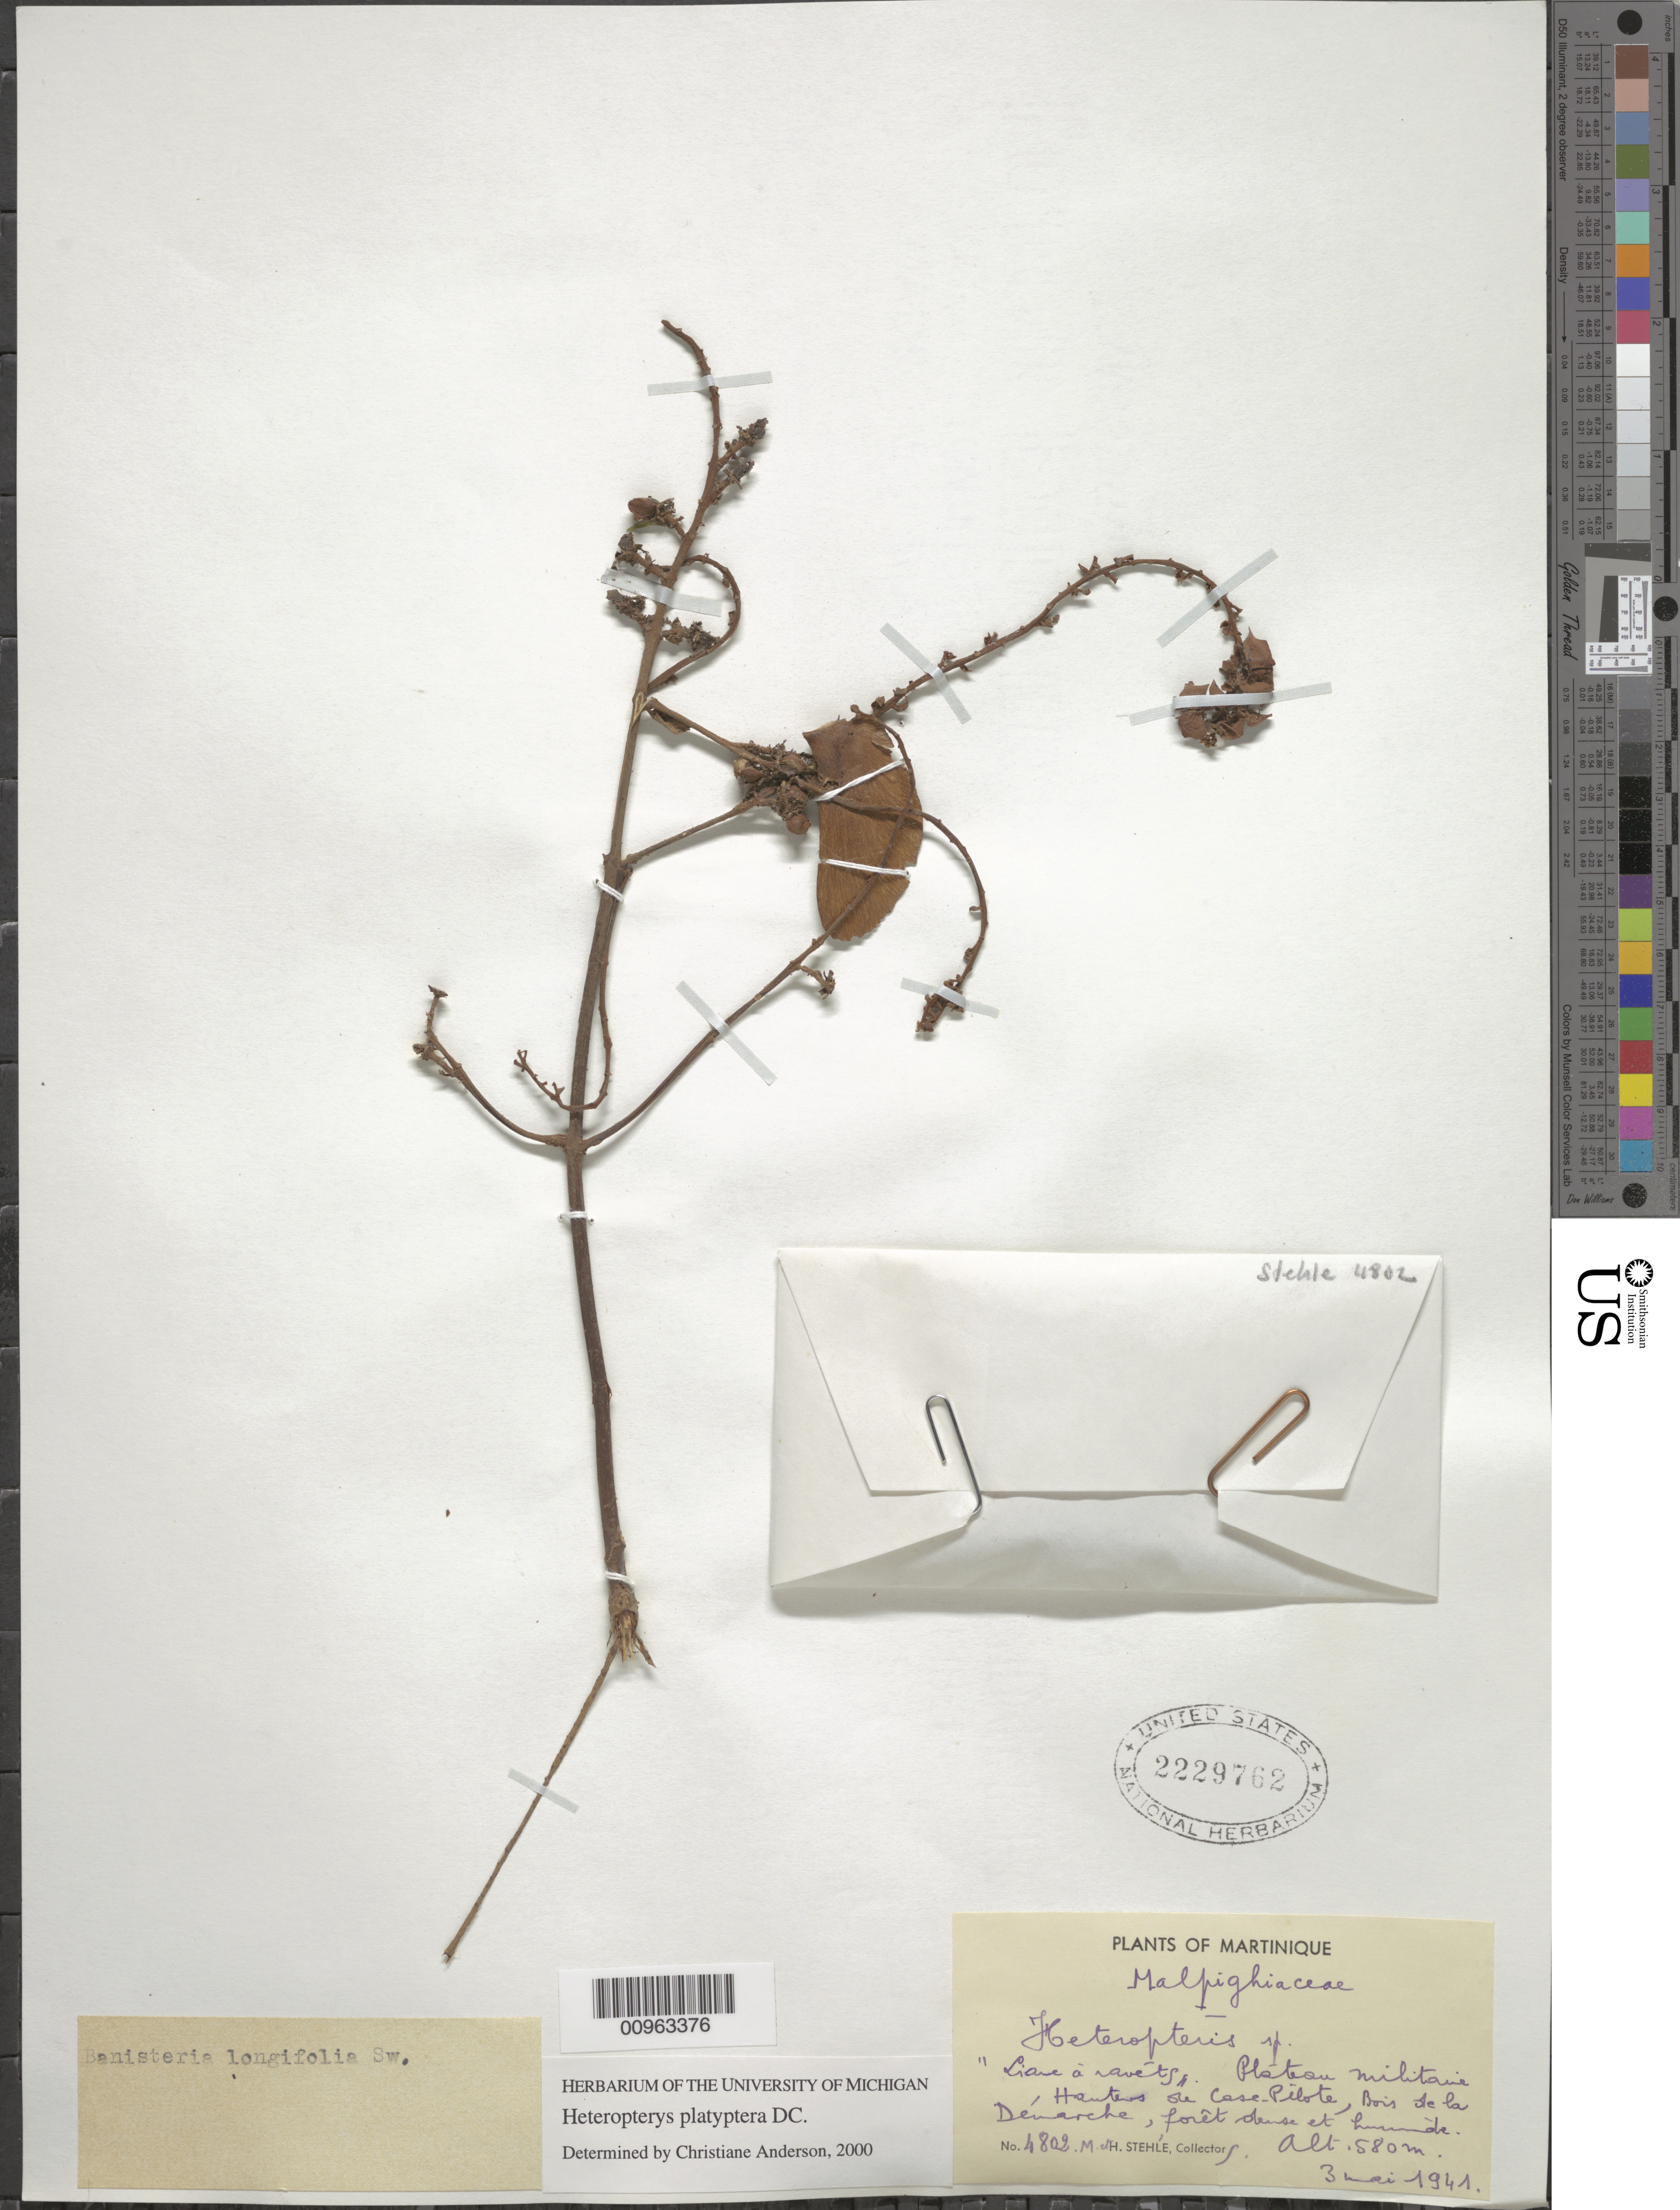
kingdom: Plantae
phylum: Tracheophyta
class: Magnoliopsida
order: Malpighiales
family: Malpighiaceae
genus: Heteropterys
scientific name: Heteropterys platyptera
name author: DC.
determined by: Anderson, C.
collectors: H. Stehlé & M. Stehlé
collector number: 4802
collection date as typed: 03 May 1941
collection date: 1941-05-03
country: Martinique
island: Martinique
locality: Hauteurs de Case Pilote, Bois de la Démarche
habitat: Fôret dense et humide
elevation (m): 580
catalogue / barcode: US 2229762